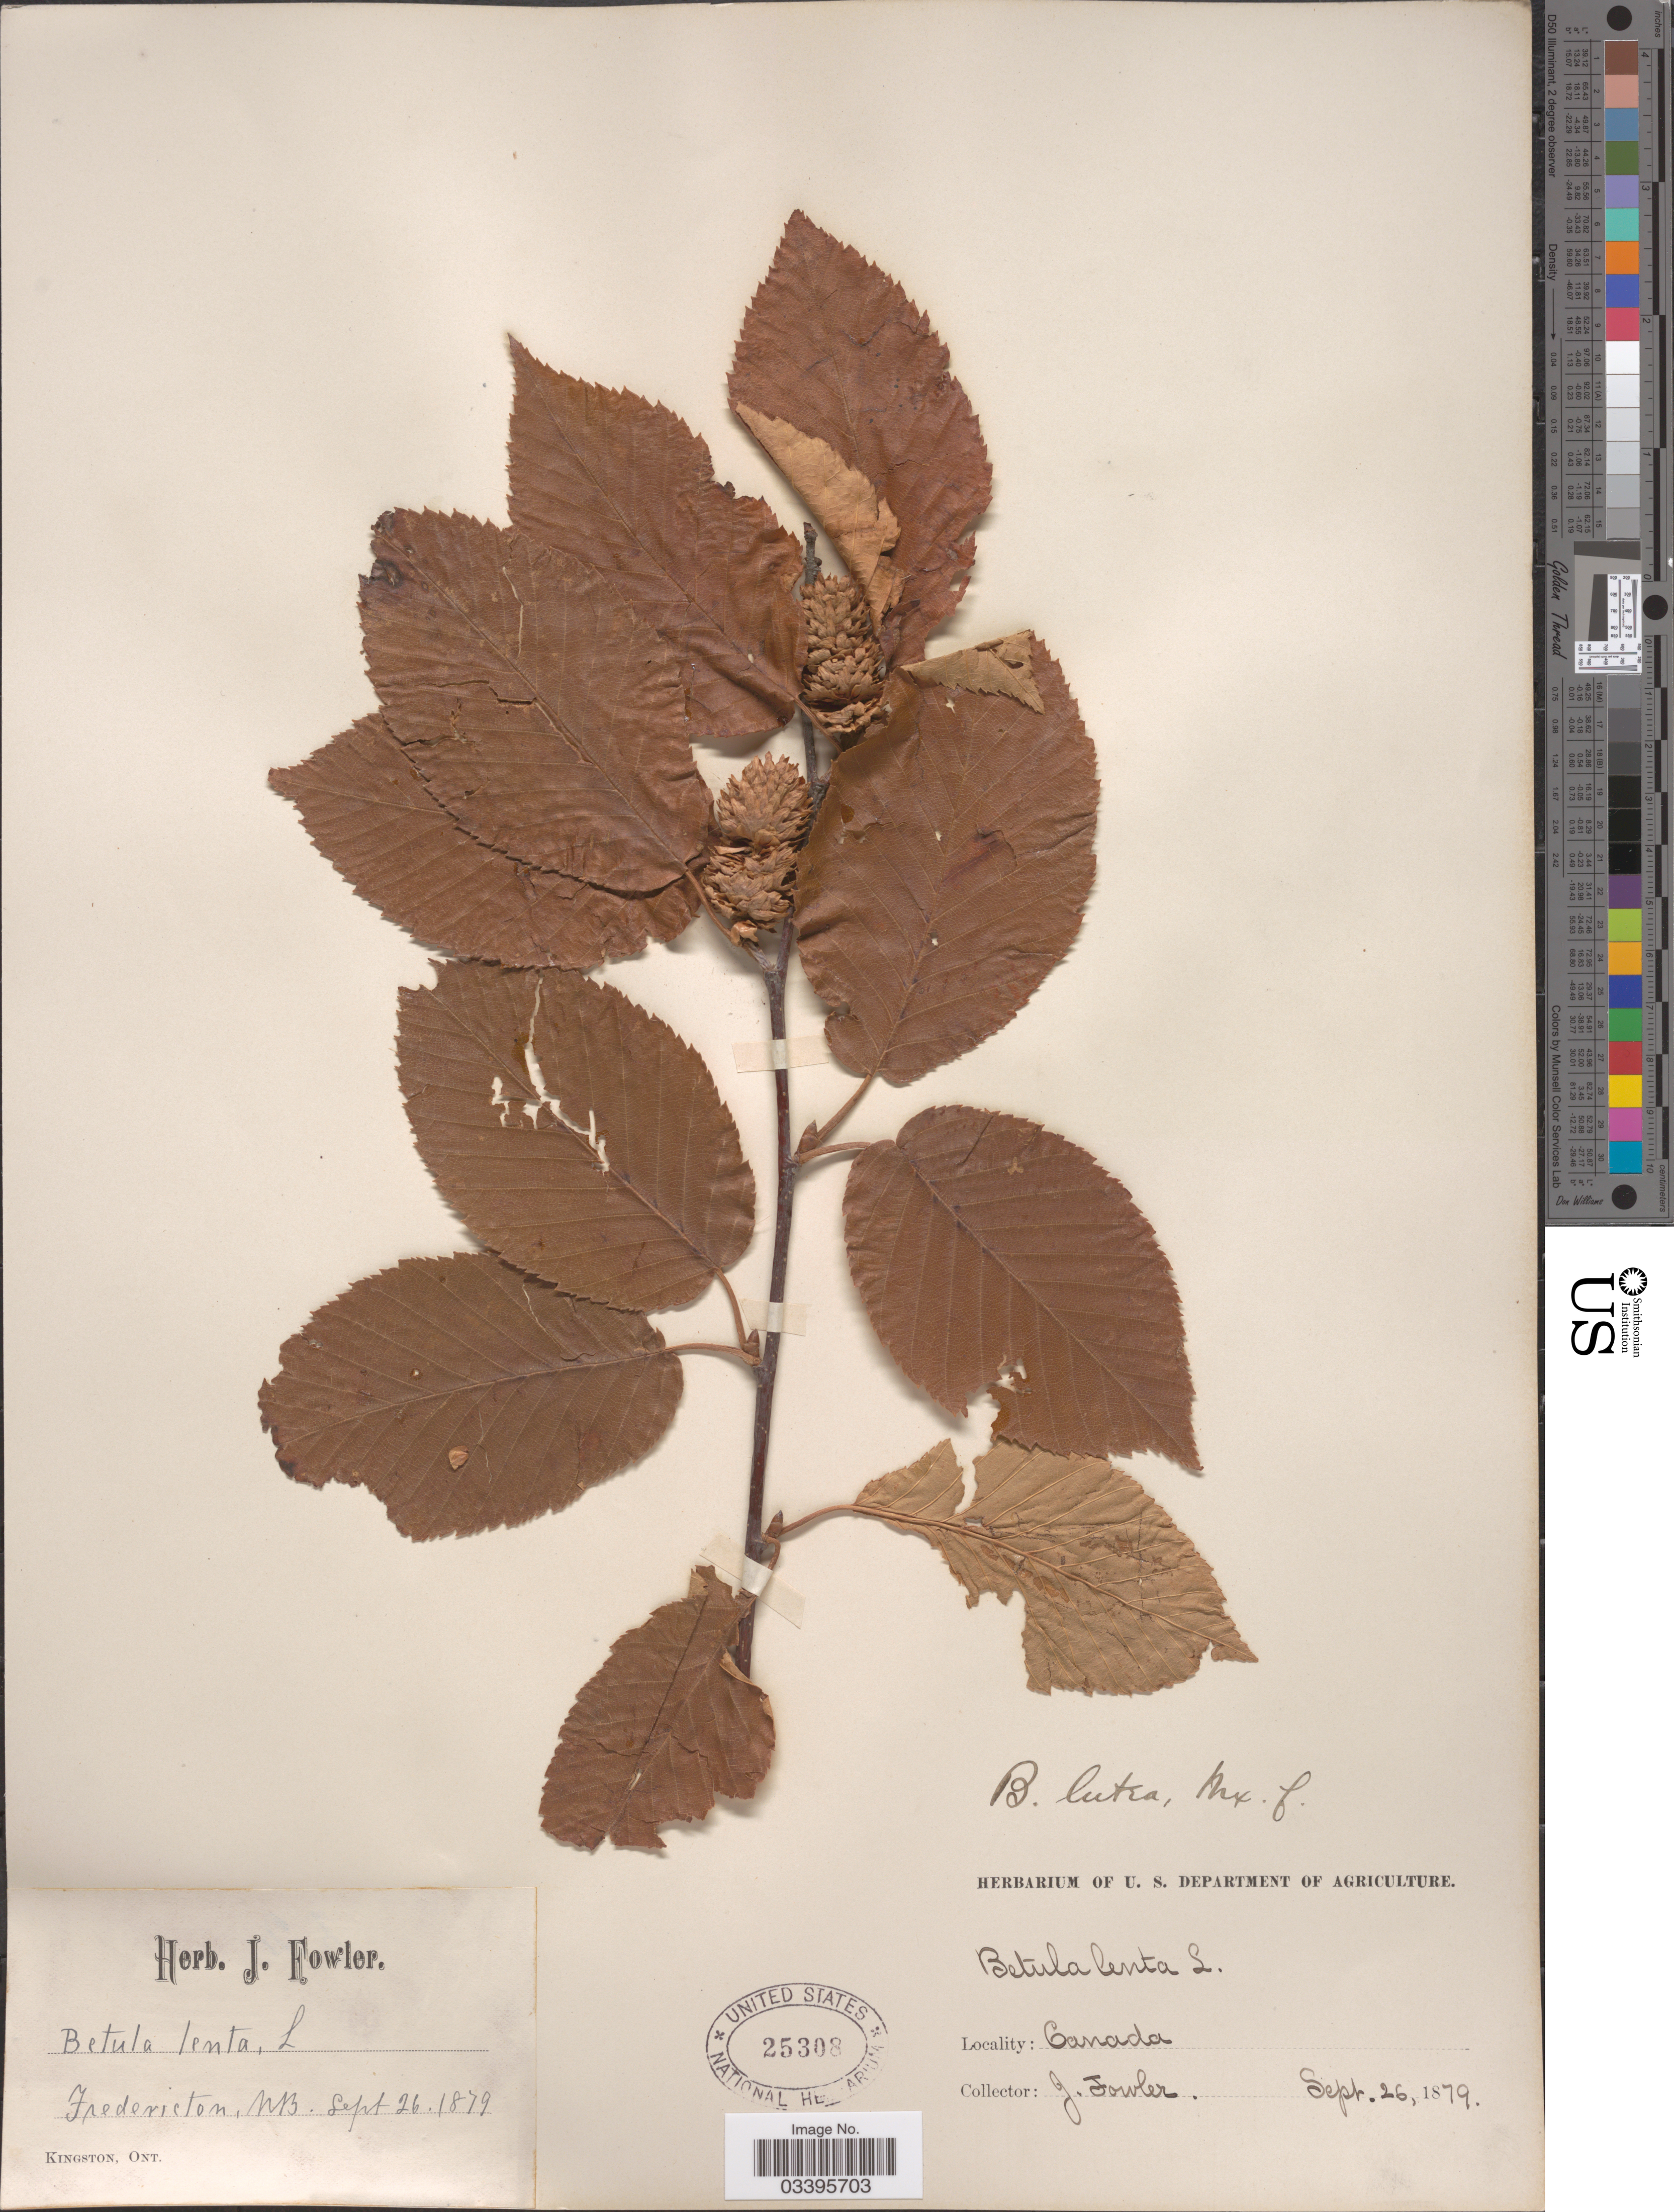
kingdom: Plantae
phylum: Tracheophyta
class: Magnoliopsida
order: Fagales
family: Betulaceae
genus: Betula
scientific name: Betula lutea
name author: F. Michx.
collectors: J. Fowler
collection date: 1879-09-26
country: Canada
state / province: New Brunswick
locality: Fredericton.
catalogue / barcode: US 25308